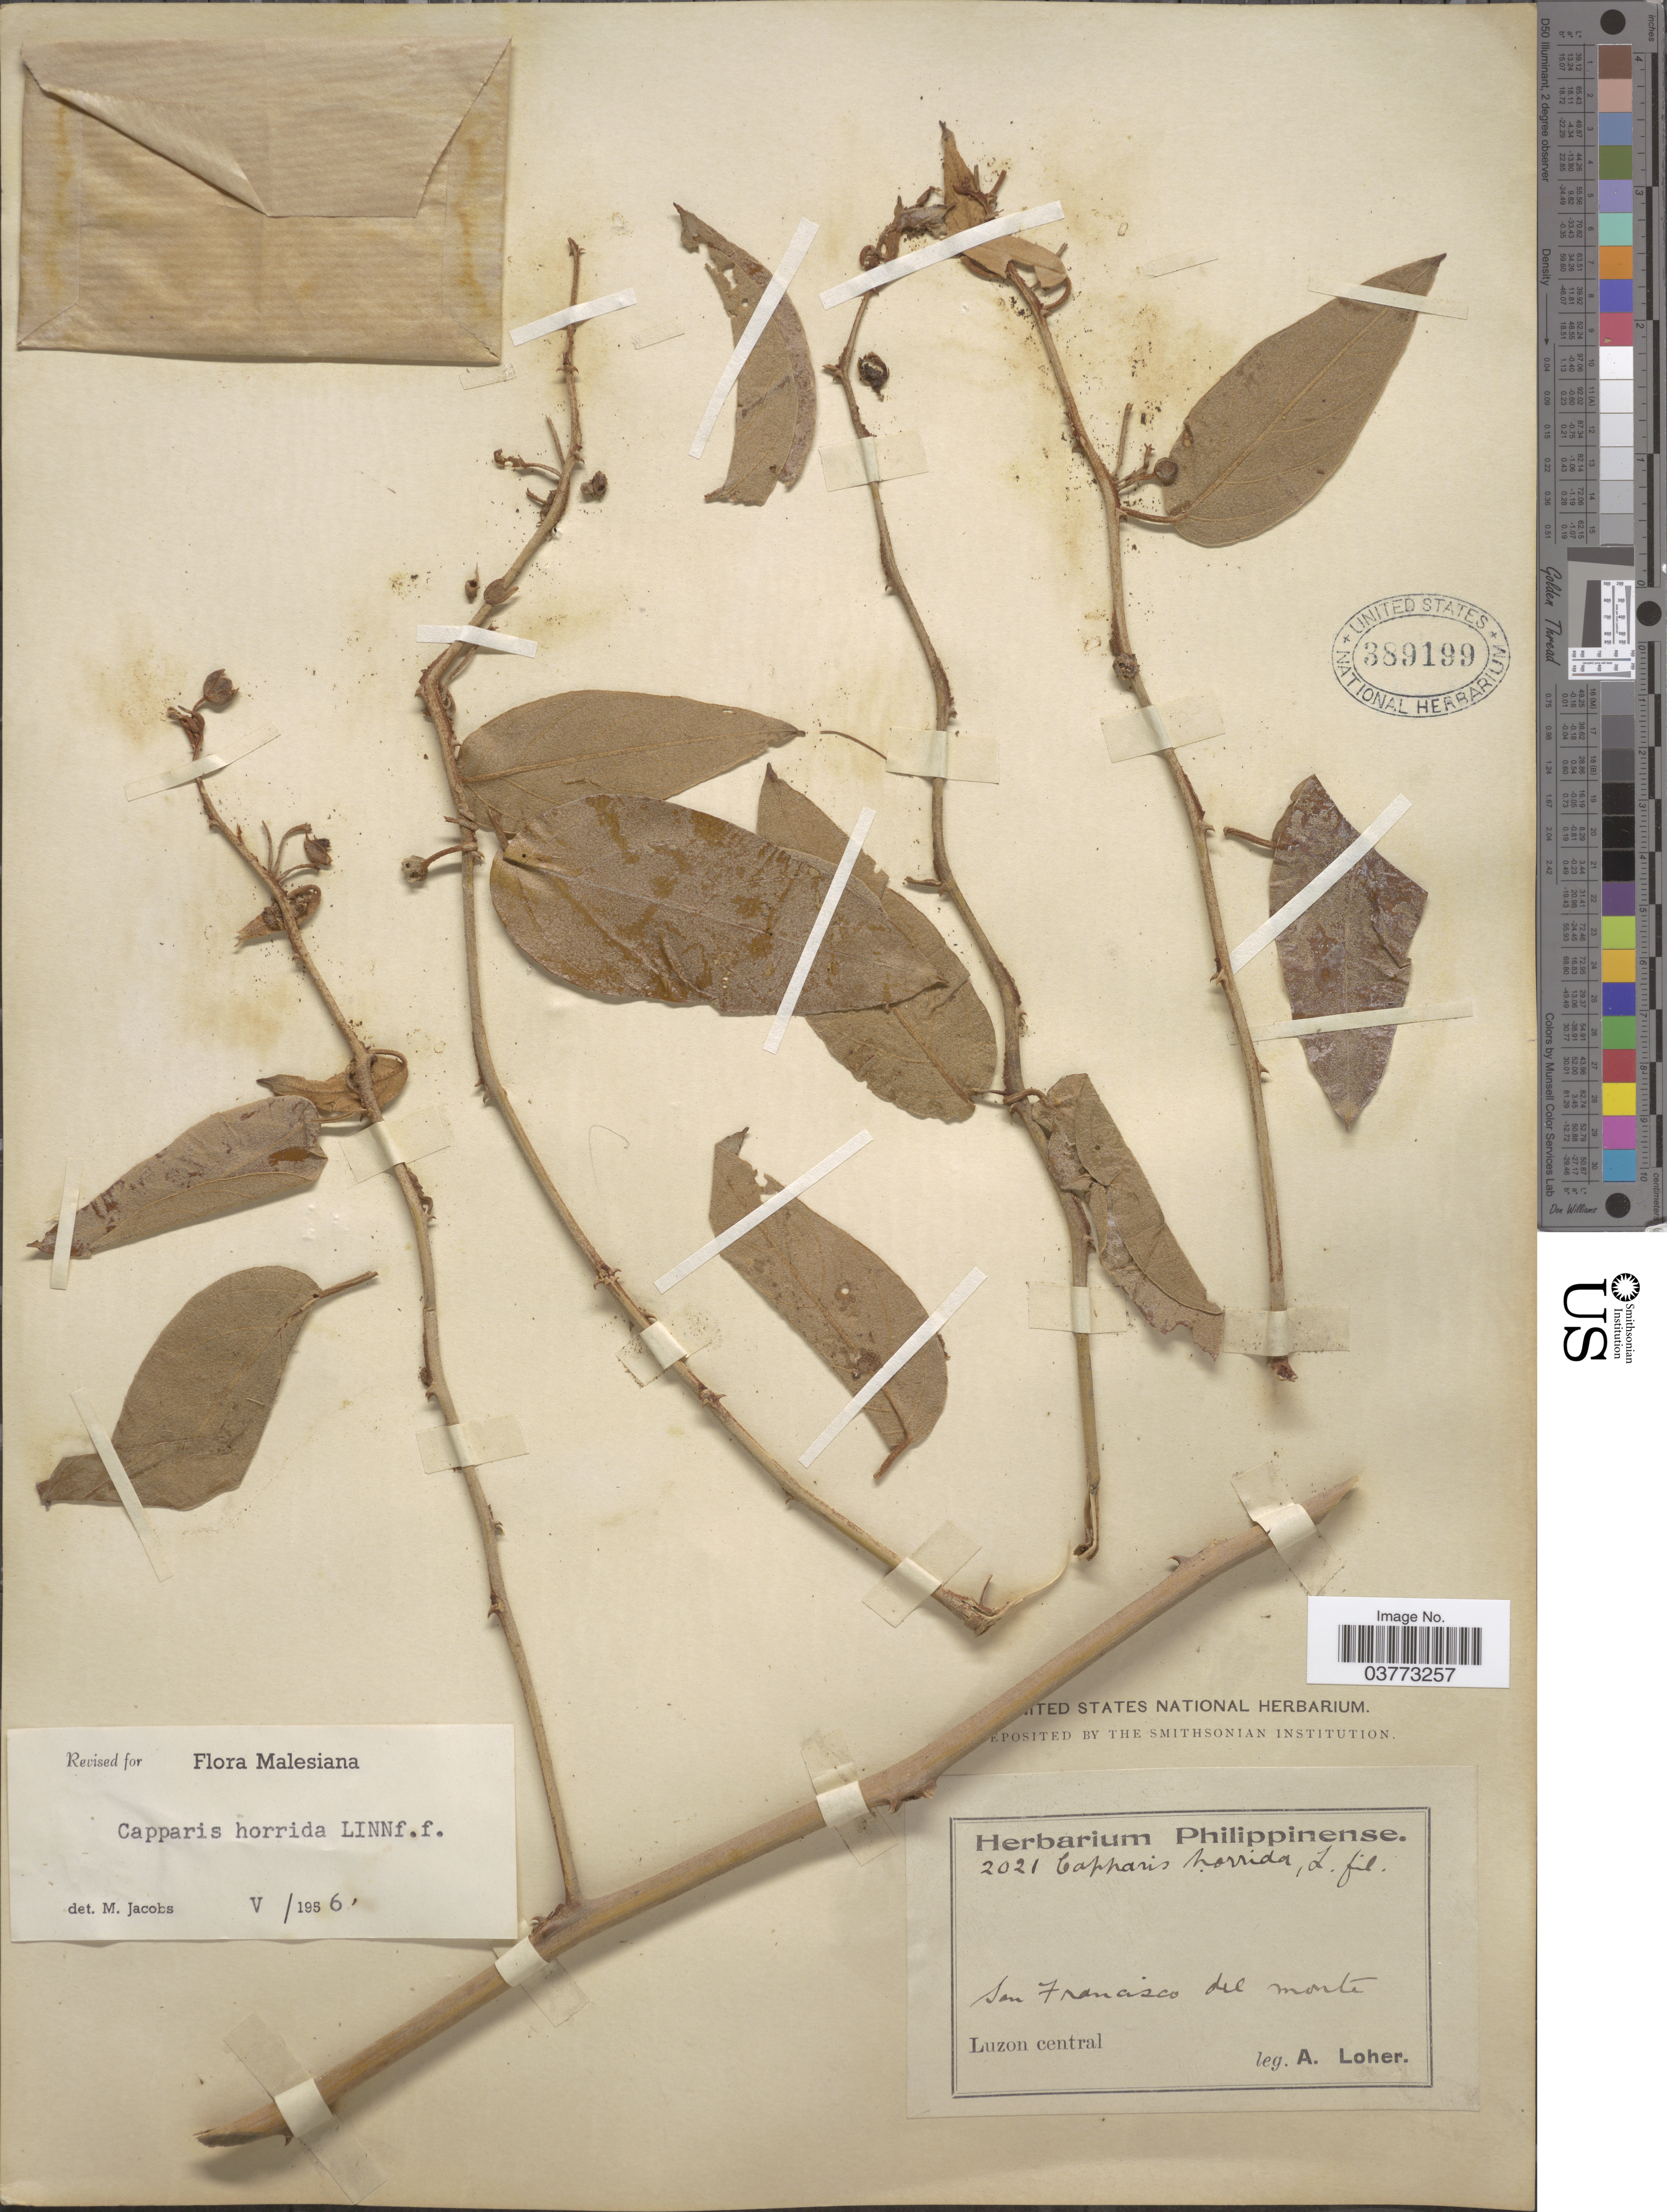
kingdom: Plantae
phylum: Tracheophyta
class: Magnoliopsida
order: Brassicales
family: Capparaceae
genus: Capparis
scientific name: Capparis horrida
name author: L. f.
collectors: A. Loher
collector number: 2021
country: Philippines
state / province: Central Luzon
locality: San Francisco del monte. Luzon central.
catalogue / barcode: US 389199